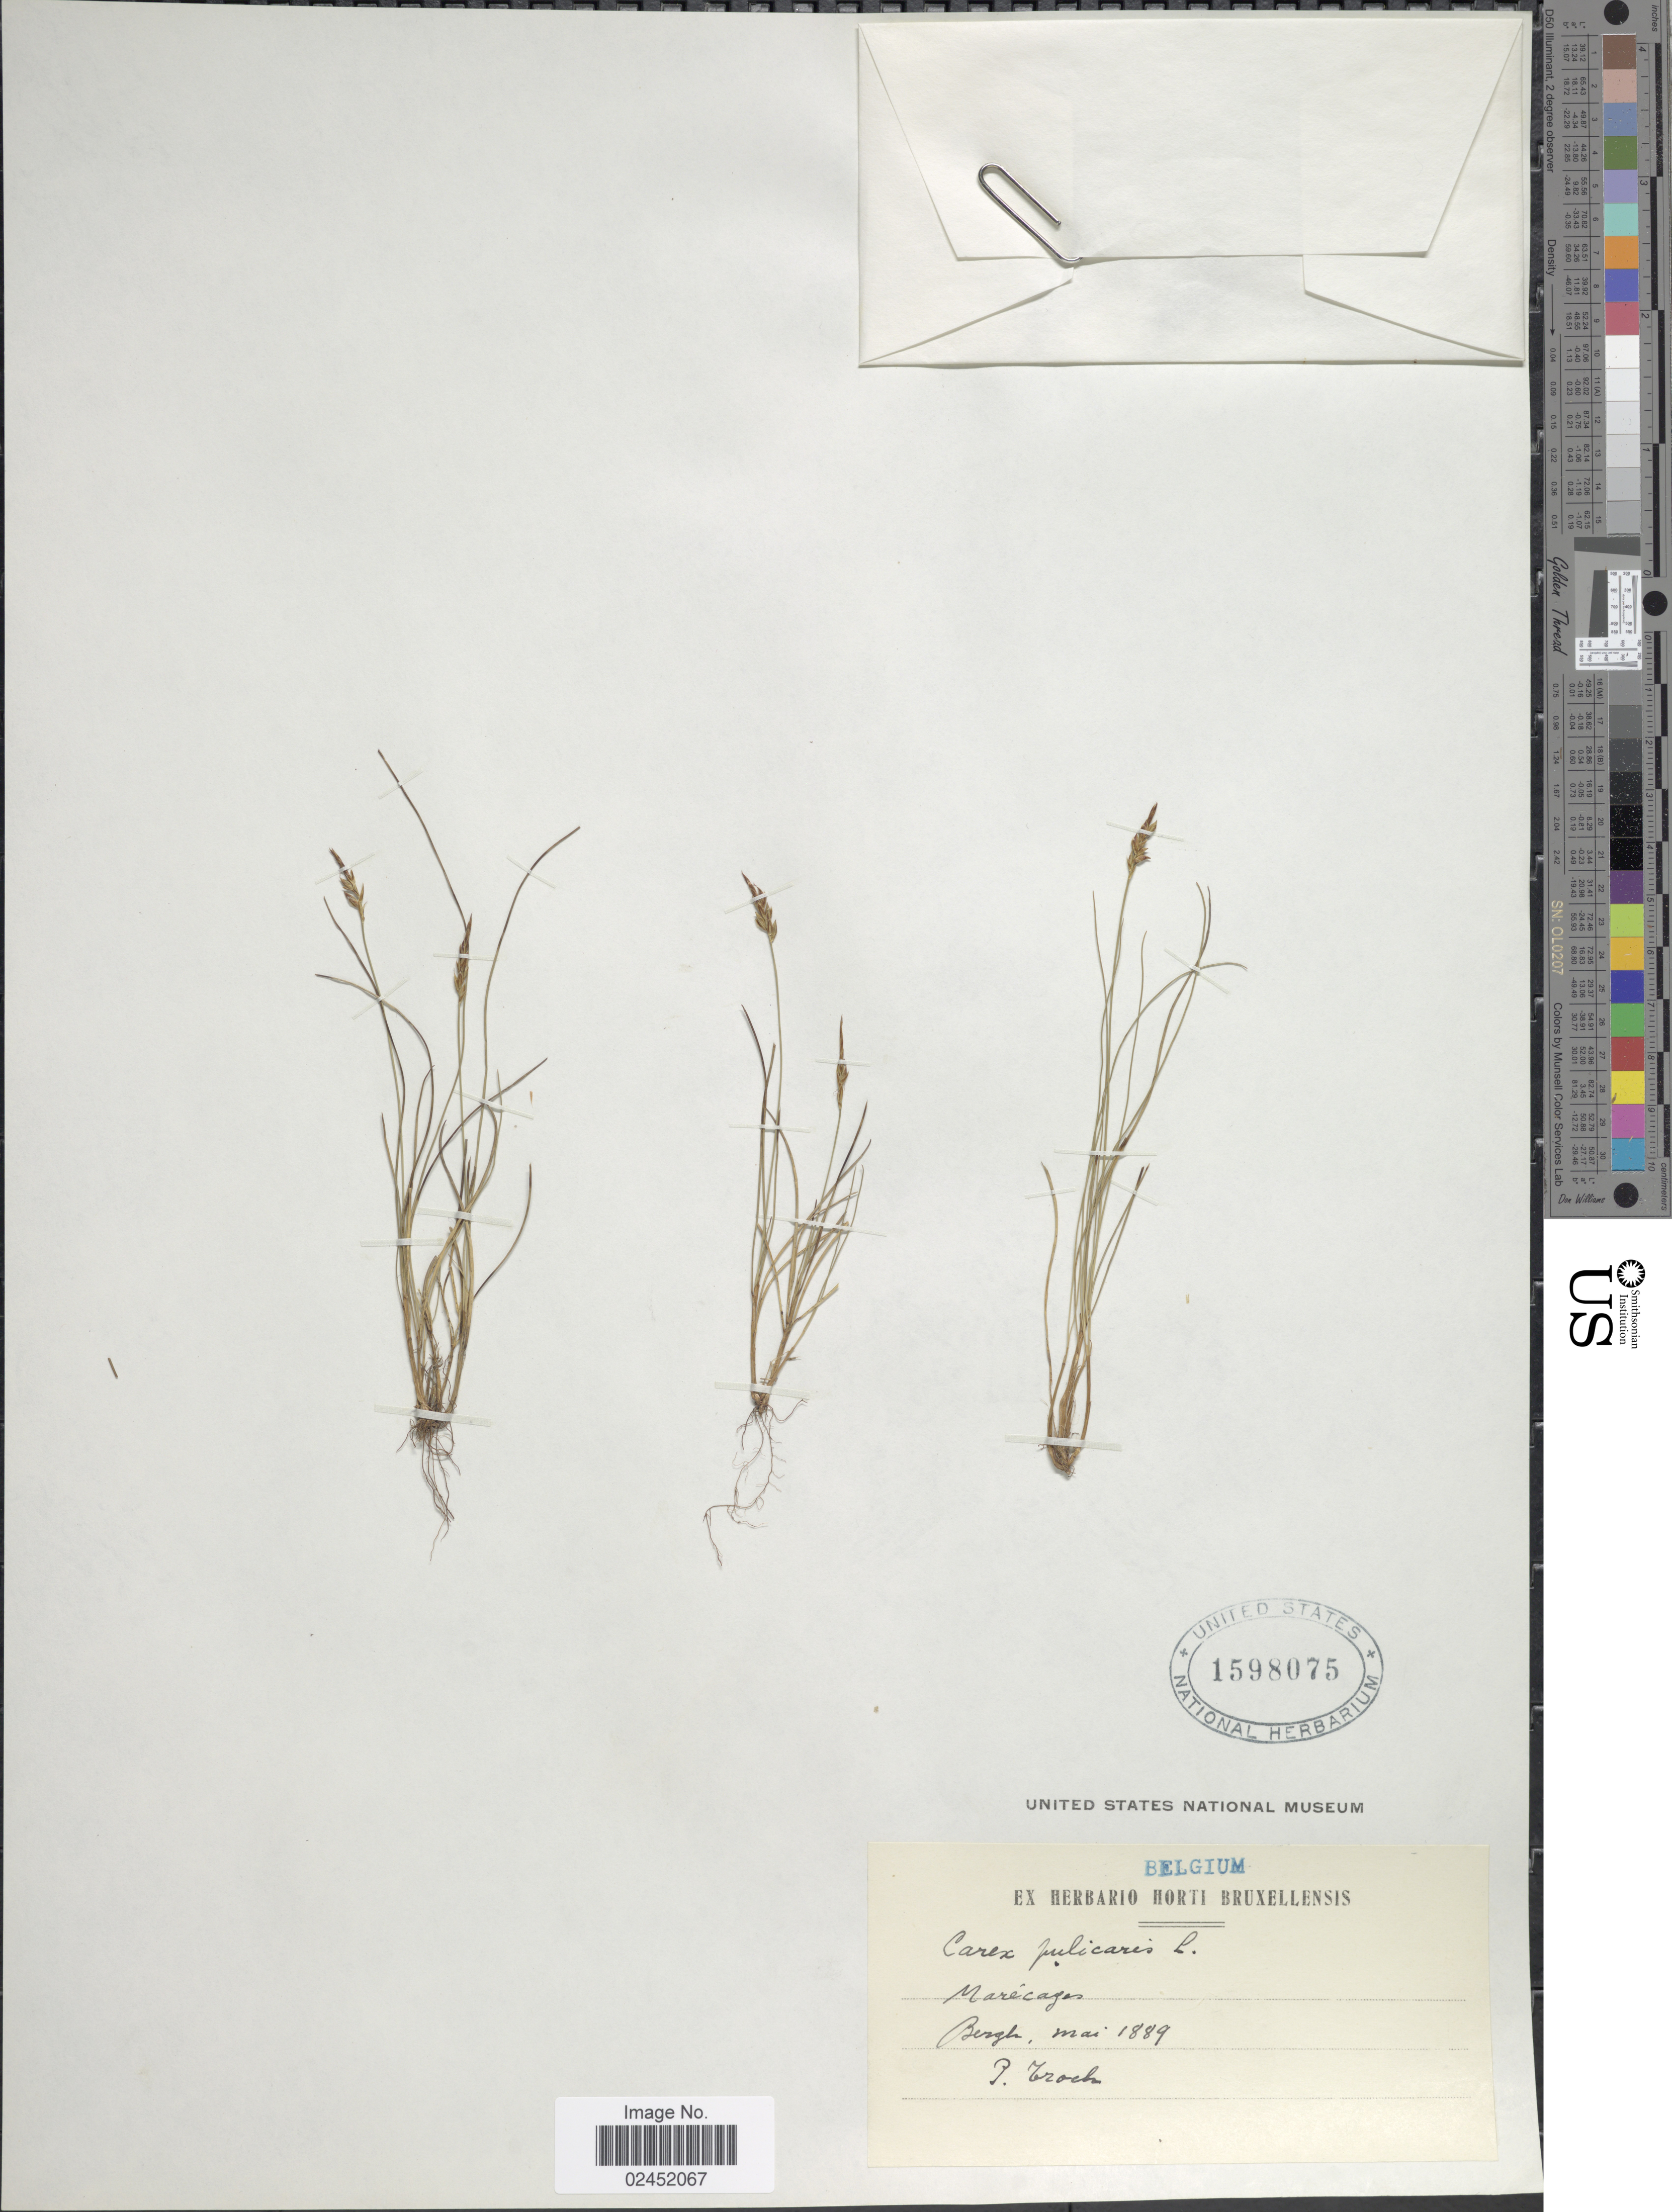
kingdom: Plantae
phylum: Tracheophyta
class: Liliopsida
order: Poales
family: Cyperaceae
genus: Carex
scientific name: Carex pulicaris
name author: L.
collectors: P. Troch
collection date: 1889-05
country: Belgium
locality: Marécages, Bergh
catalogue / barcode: US 1598075